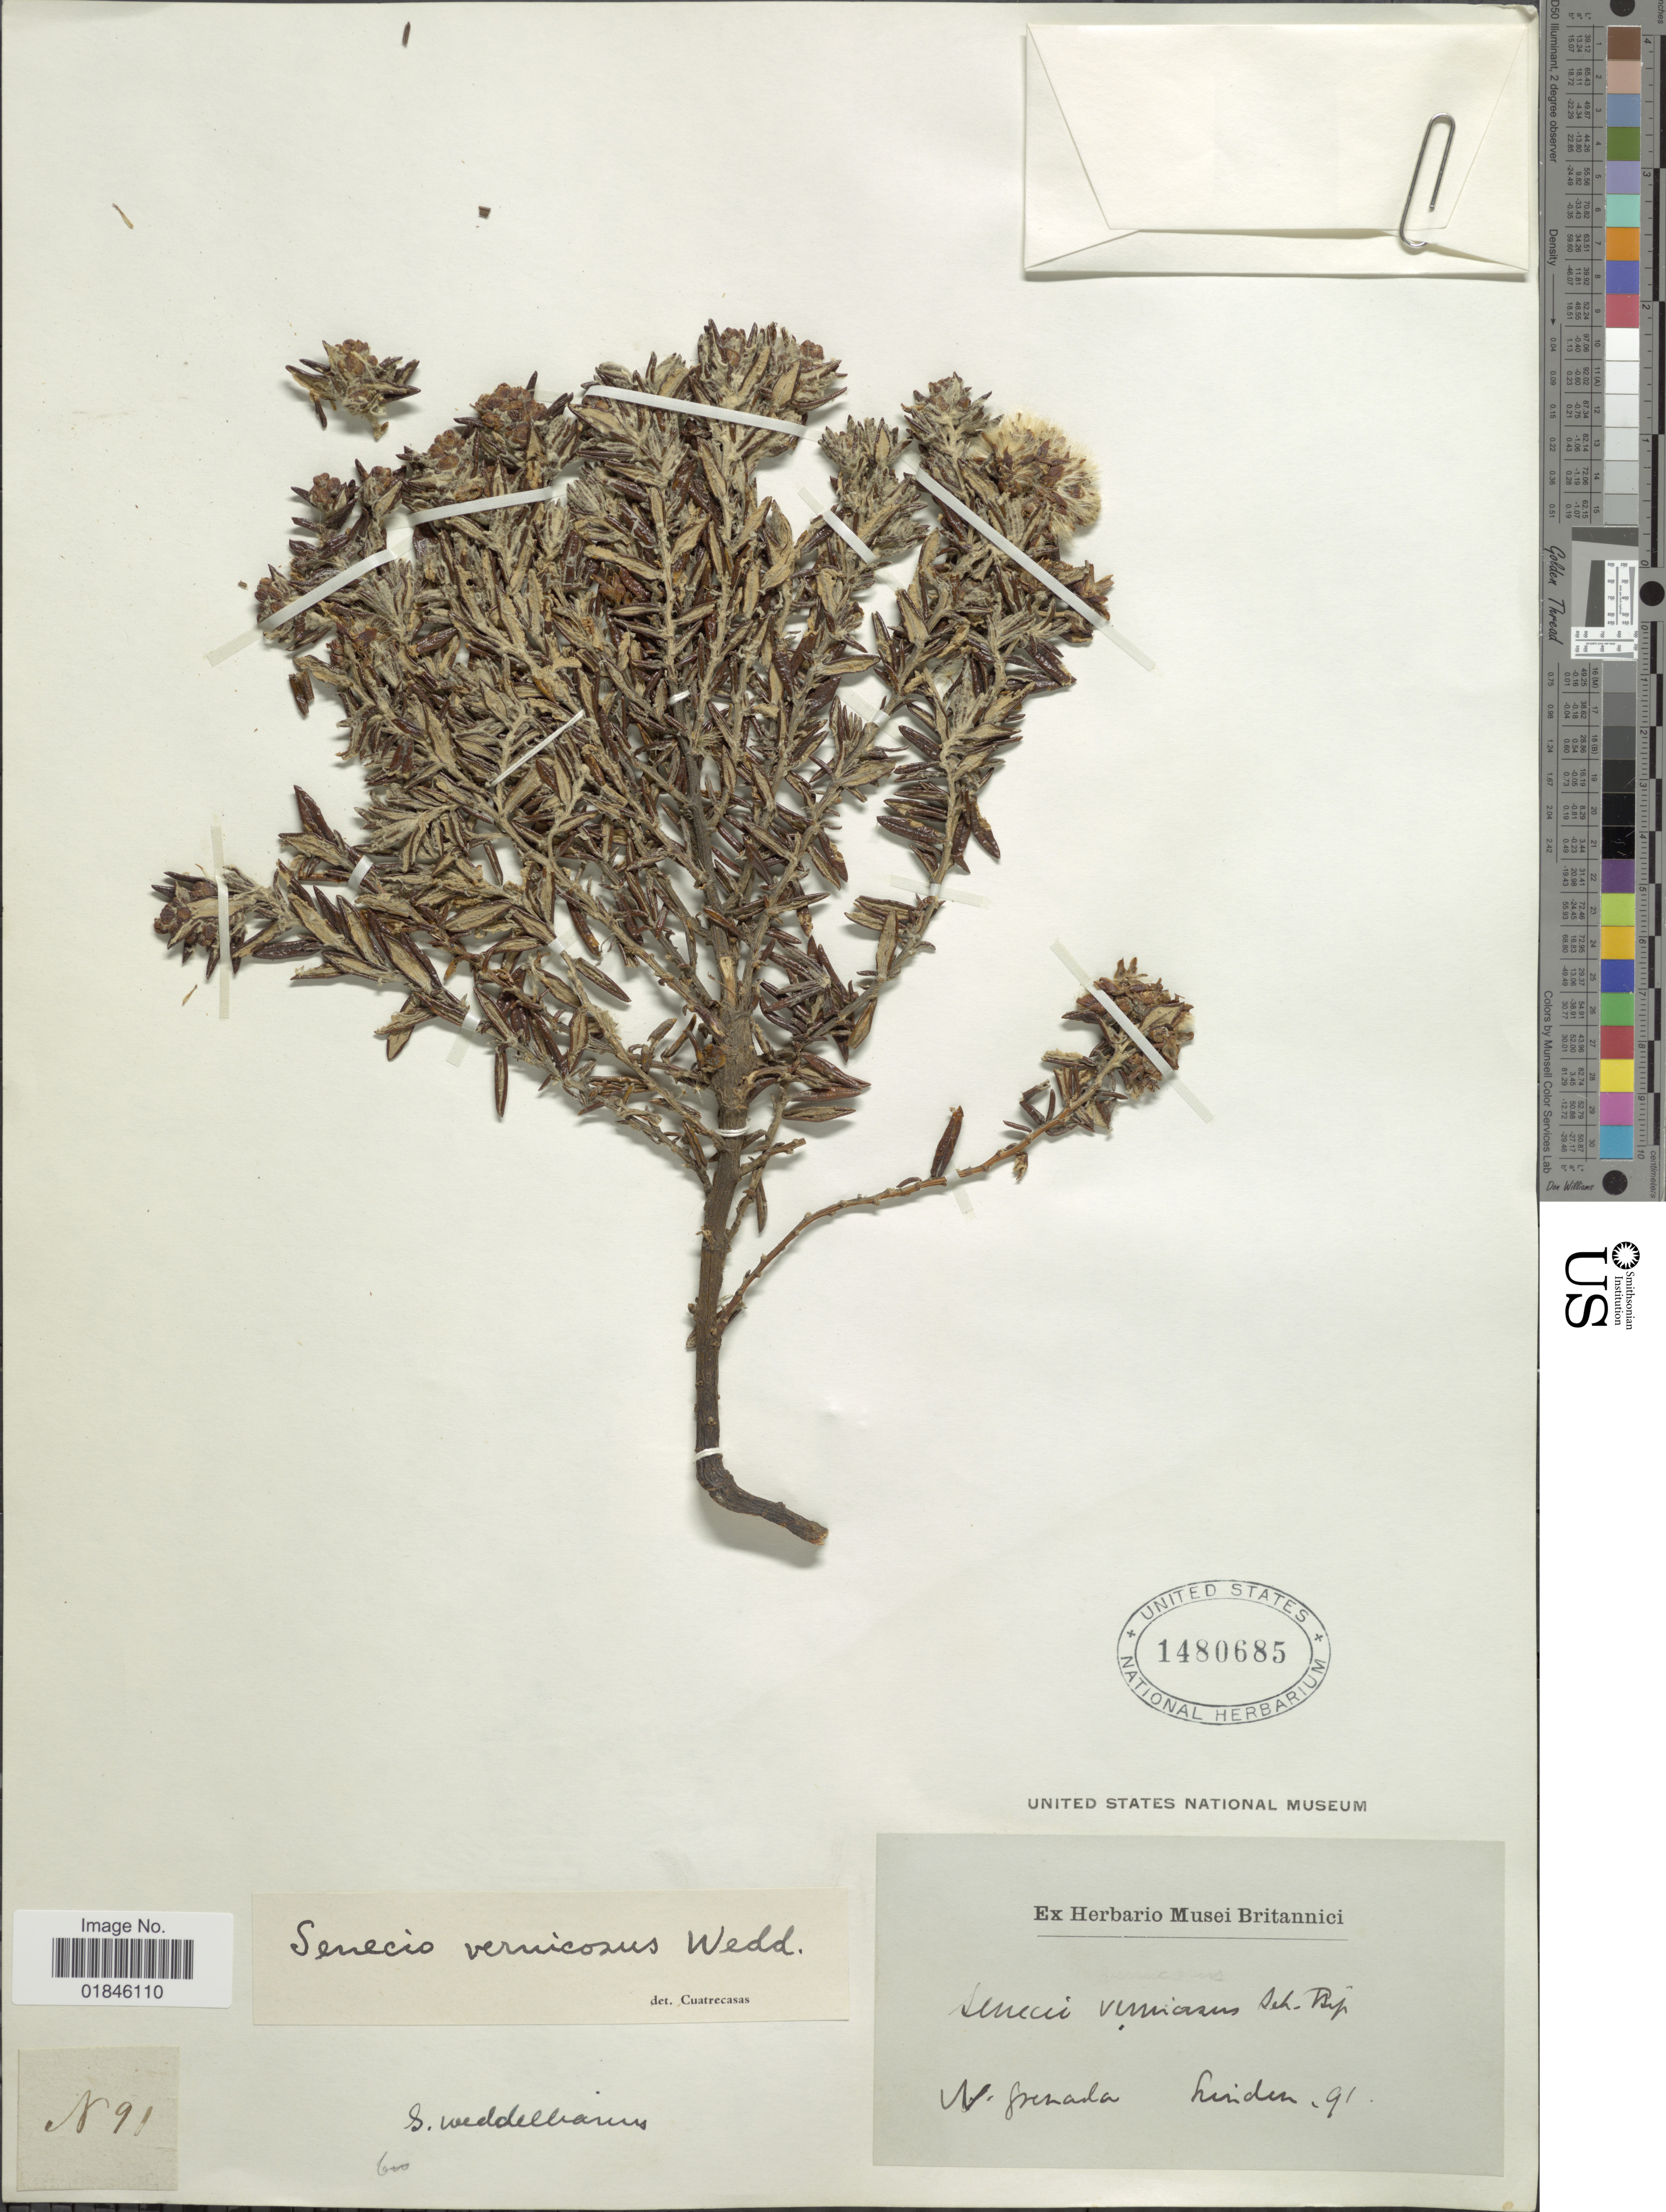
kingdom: Plantae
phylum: Tracheophyta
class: Magnoliopsida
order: Asterales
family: Asteraceae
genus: Pentacalia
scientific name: Pentacalia vernicosa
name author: (Sch. Bip. ex Wedd.) Cuatrec.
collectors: -- Linden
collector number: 91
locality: N. Grenada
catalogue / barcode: US 1480685